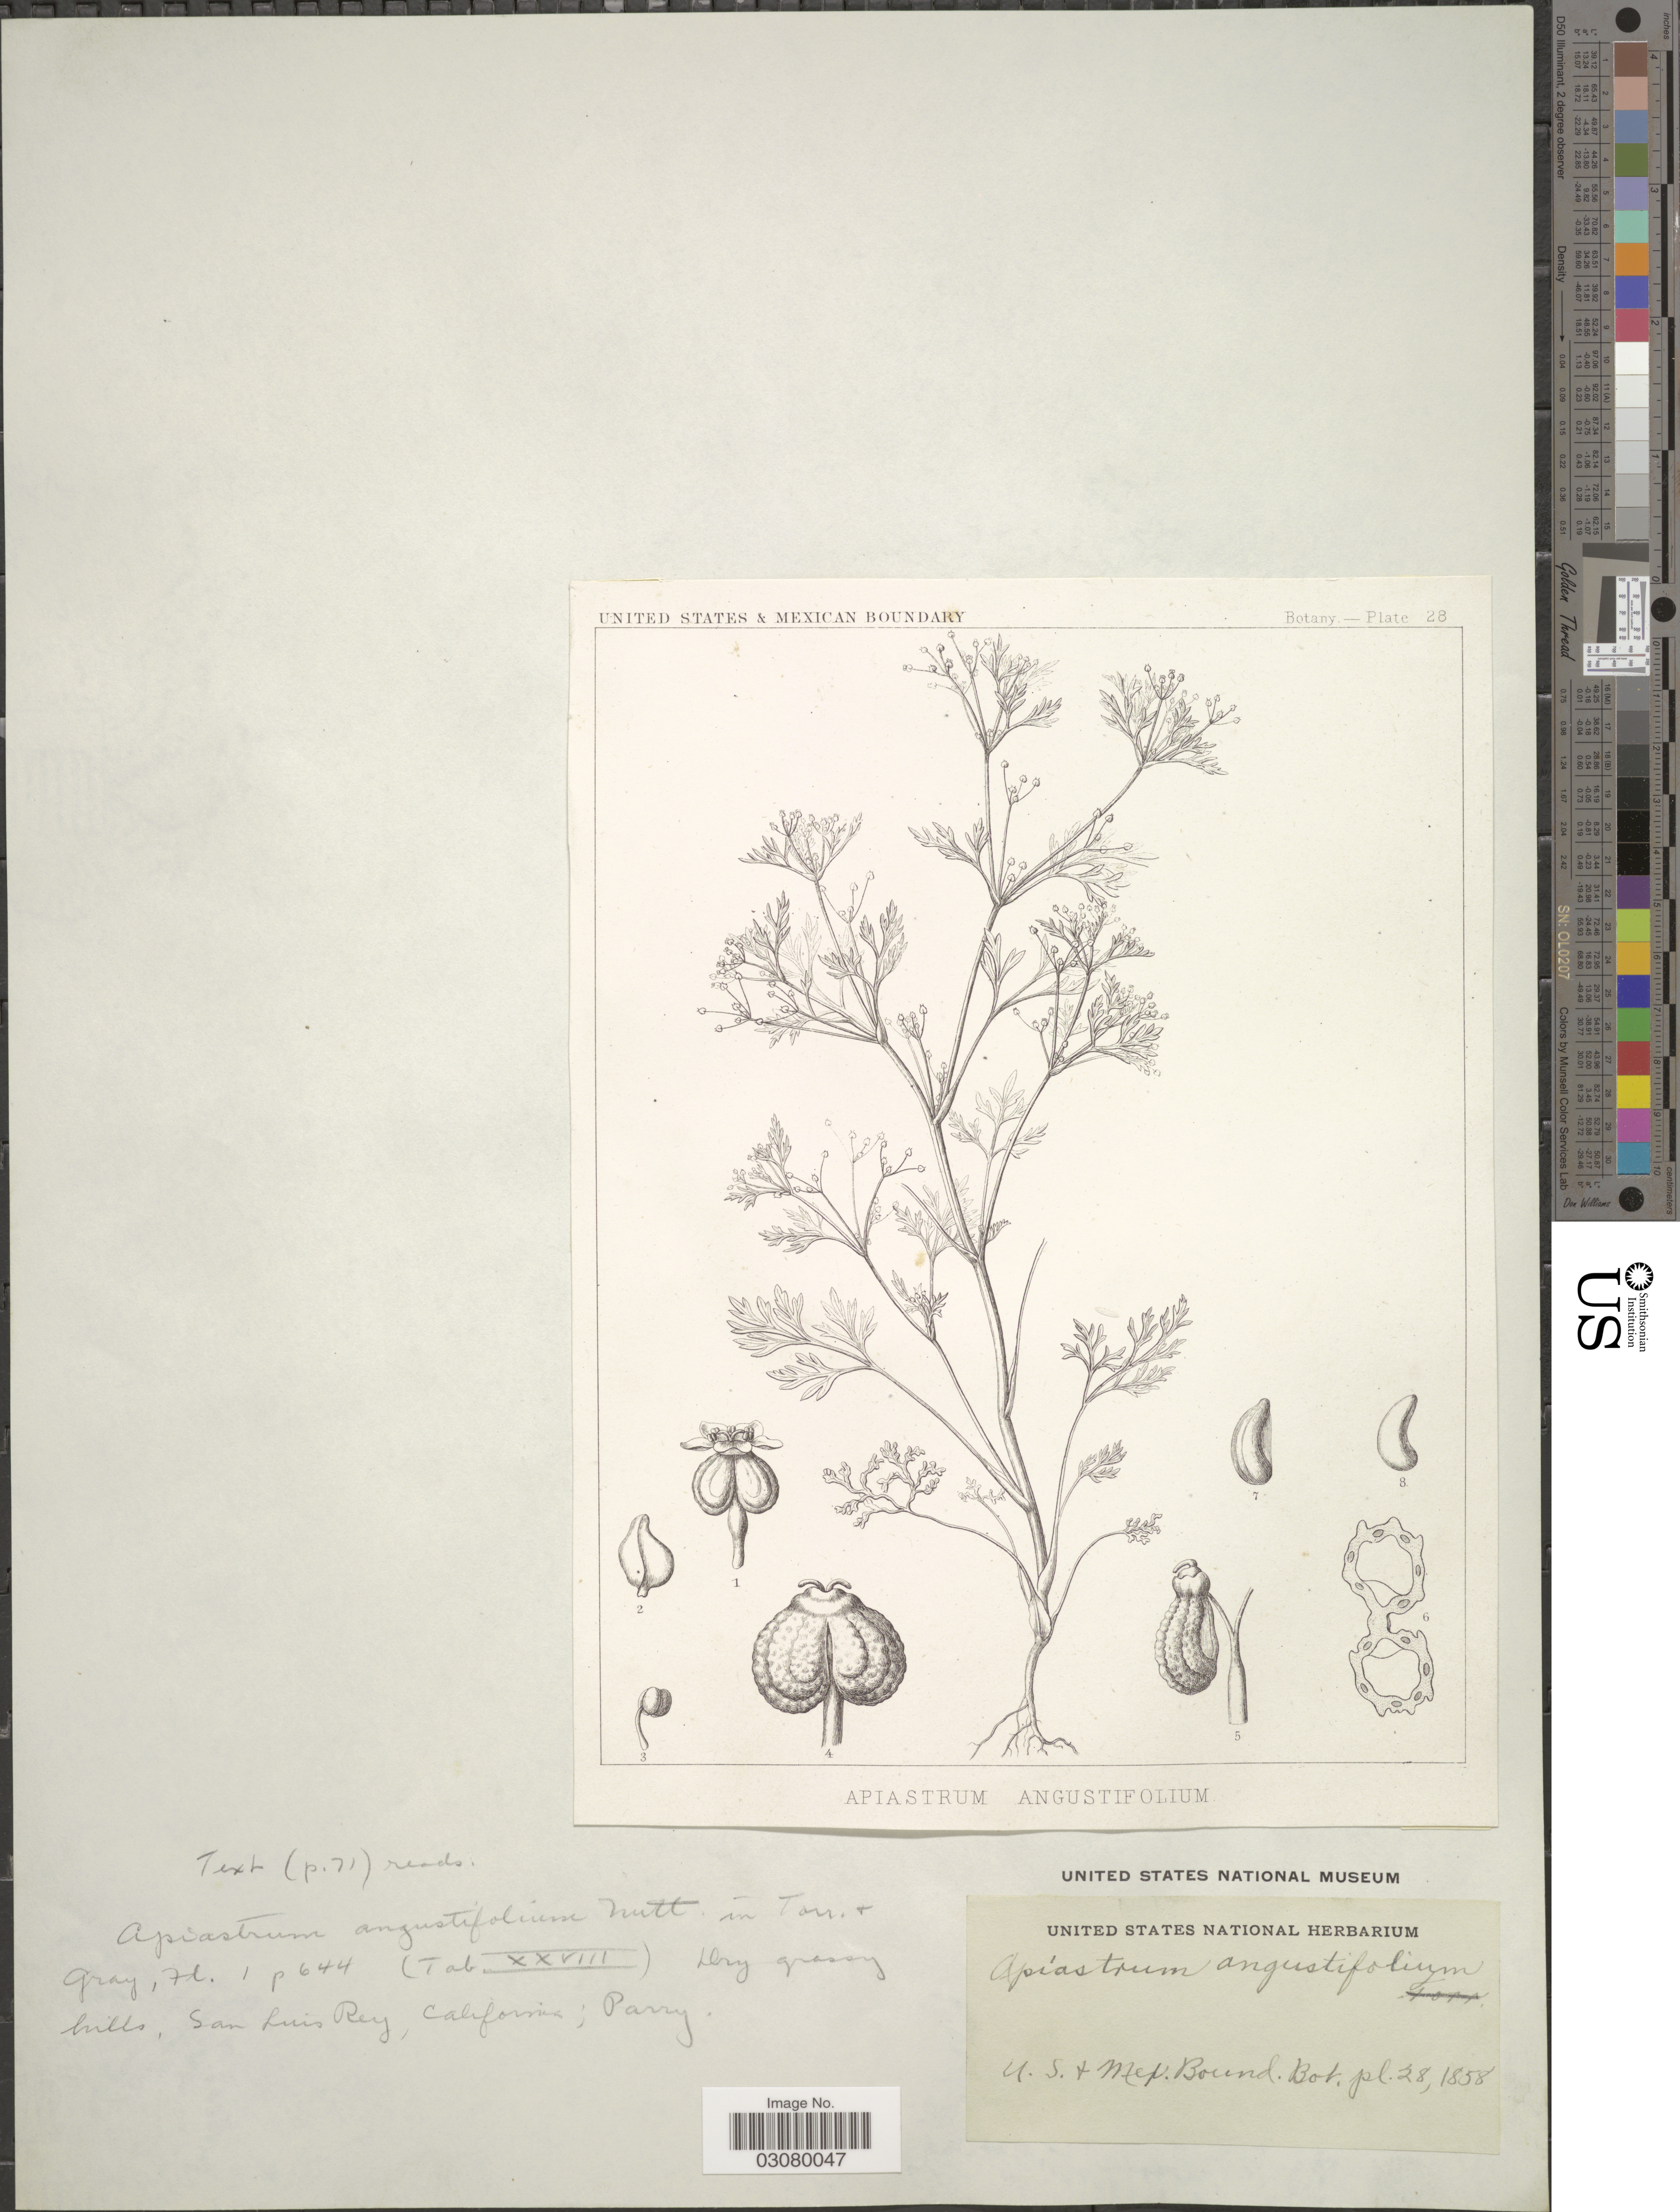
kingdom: Plantae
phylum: Tracheophyta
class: Magnoliopsida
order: Apiales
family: Apiaceae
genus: Apiastrum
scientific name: Apiastrum angustifolium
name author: Nutt.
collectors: Parry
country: United States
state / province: California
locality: San Luis Rey. U.S. + Mex. Bound.